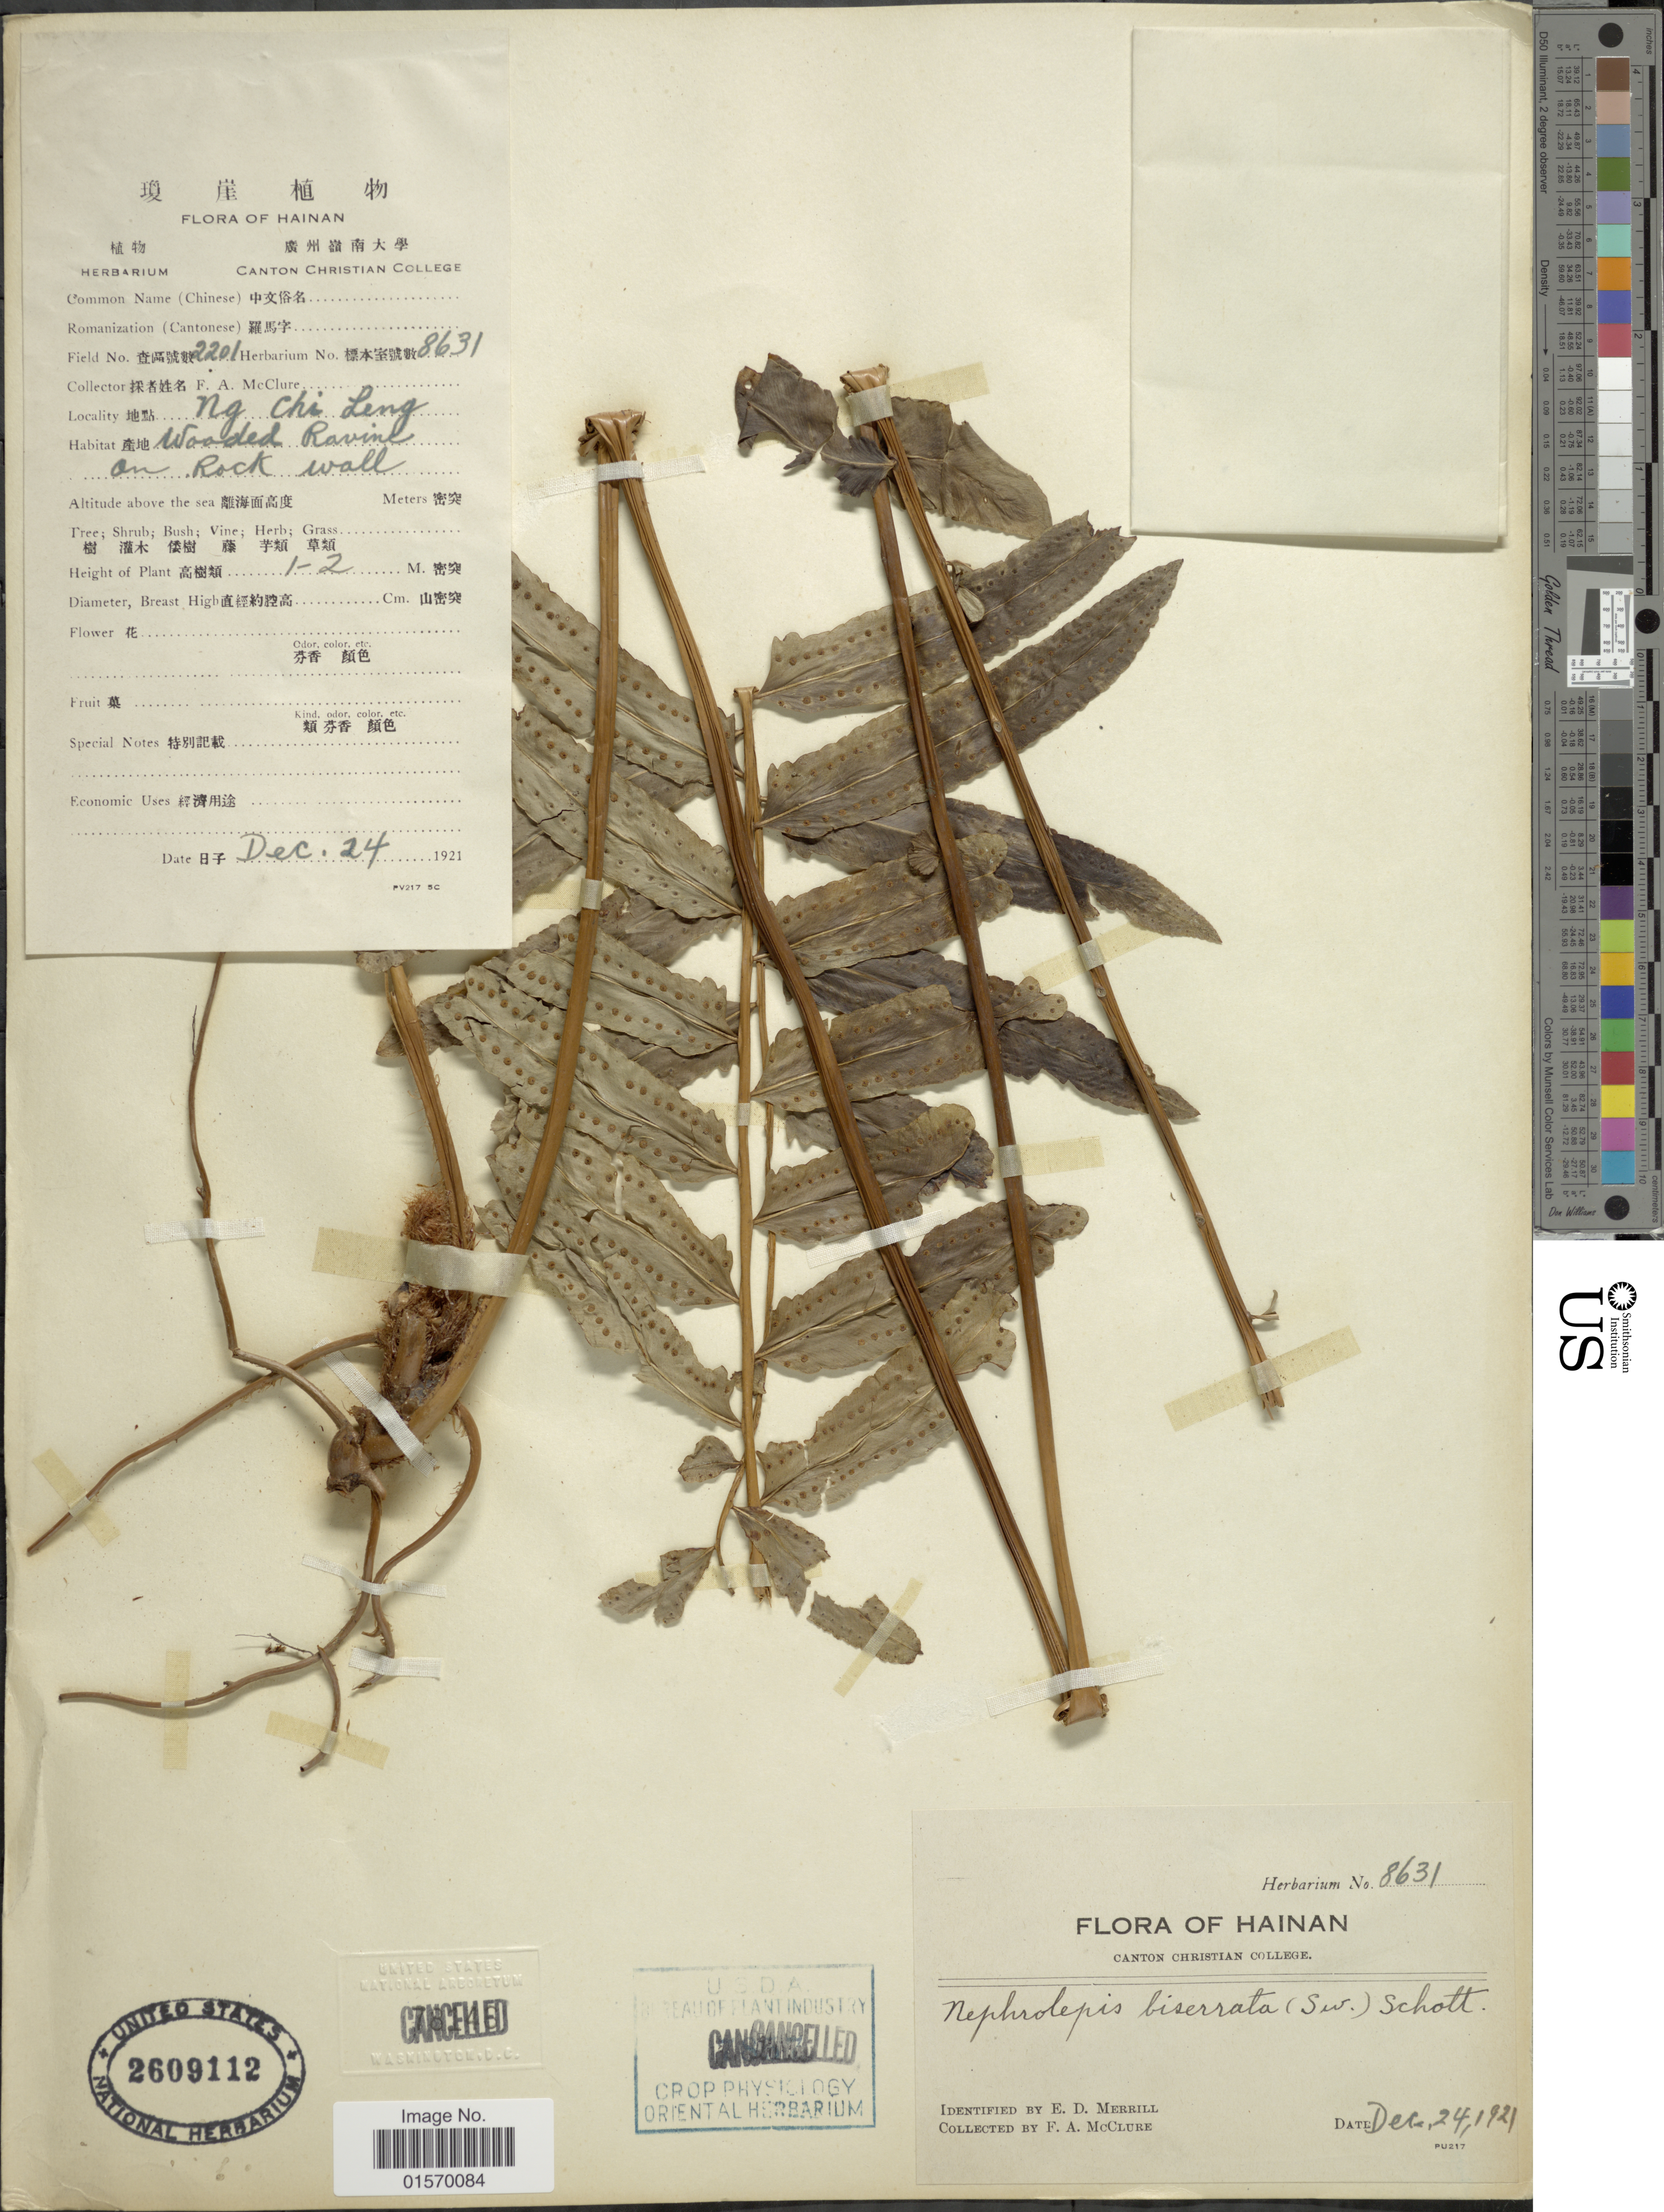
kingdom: Plantae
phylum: Tracheophyta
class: Polypodiopsida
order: Polypodiales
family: Nephrolepidaceae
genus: Nephrolepis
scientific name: Nephrolepis biserrata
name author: (Sw.) Schott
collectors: F. A. McClure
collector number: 2201/8631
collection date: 1921-12-24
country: China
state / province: Hainan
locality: Ng Chi Zeng [interpreted]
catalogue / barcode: US 2609112